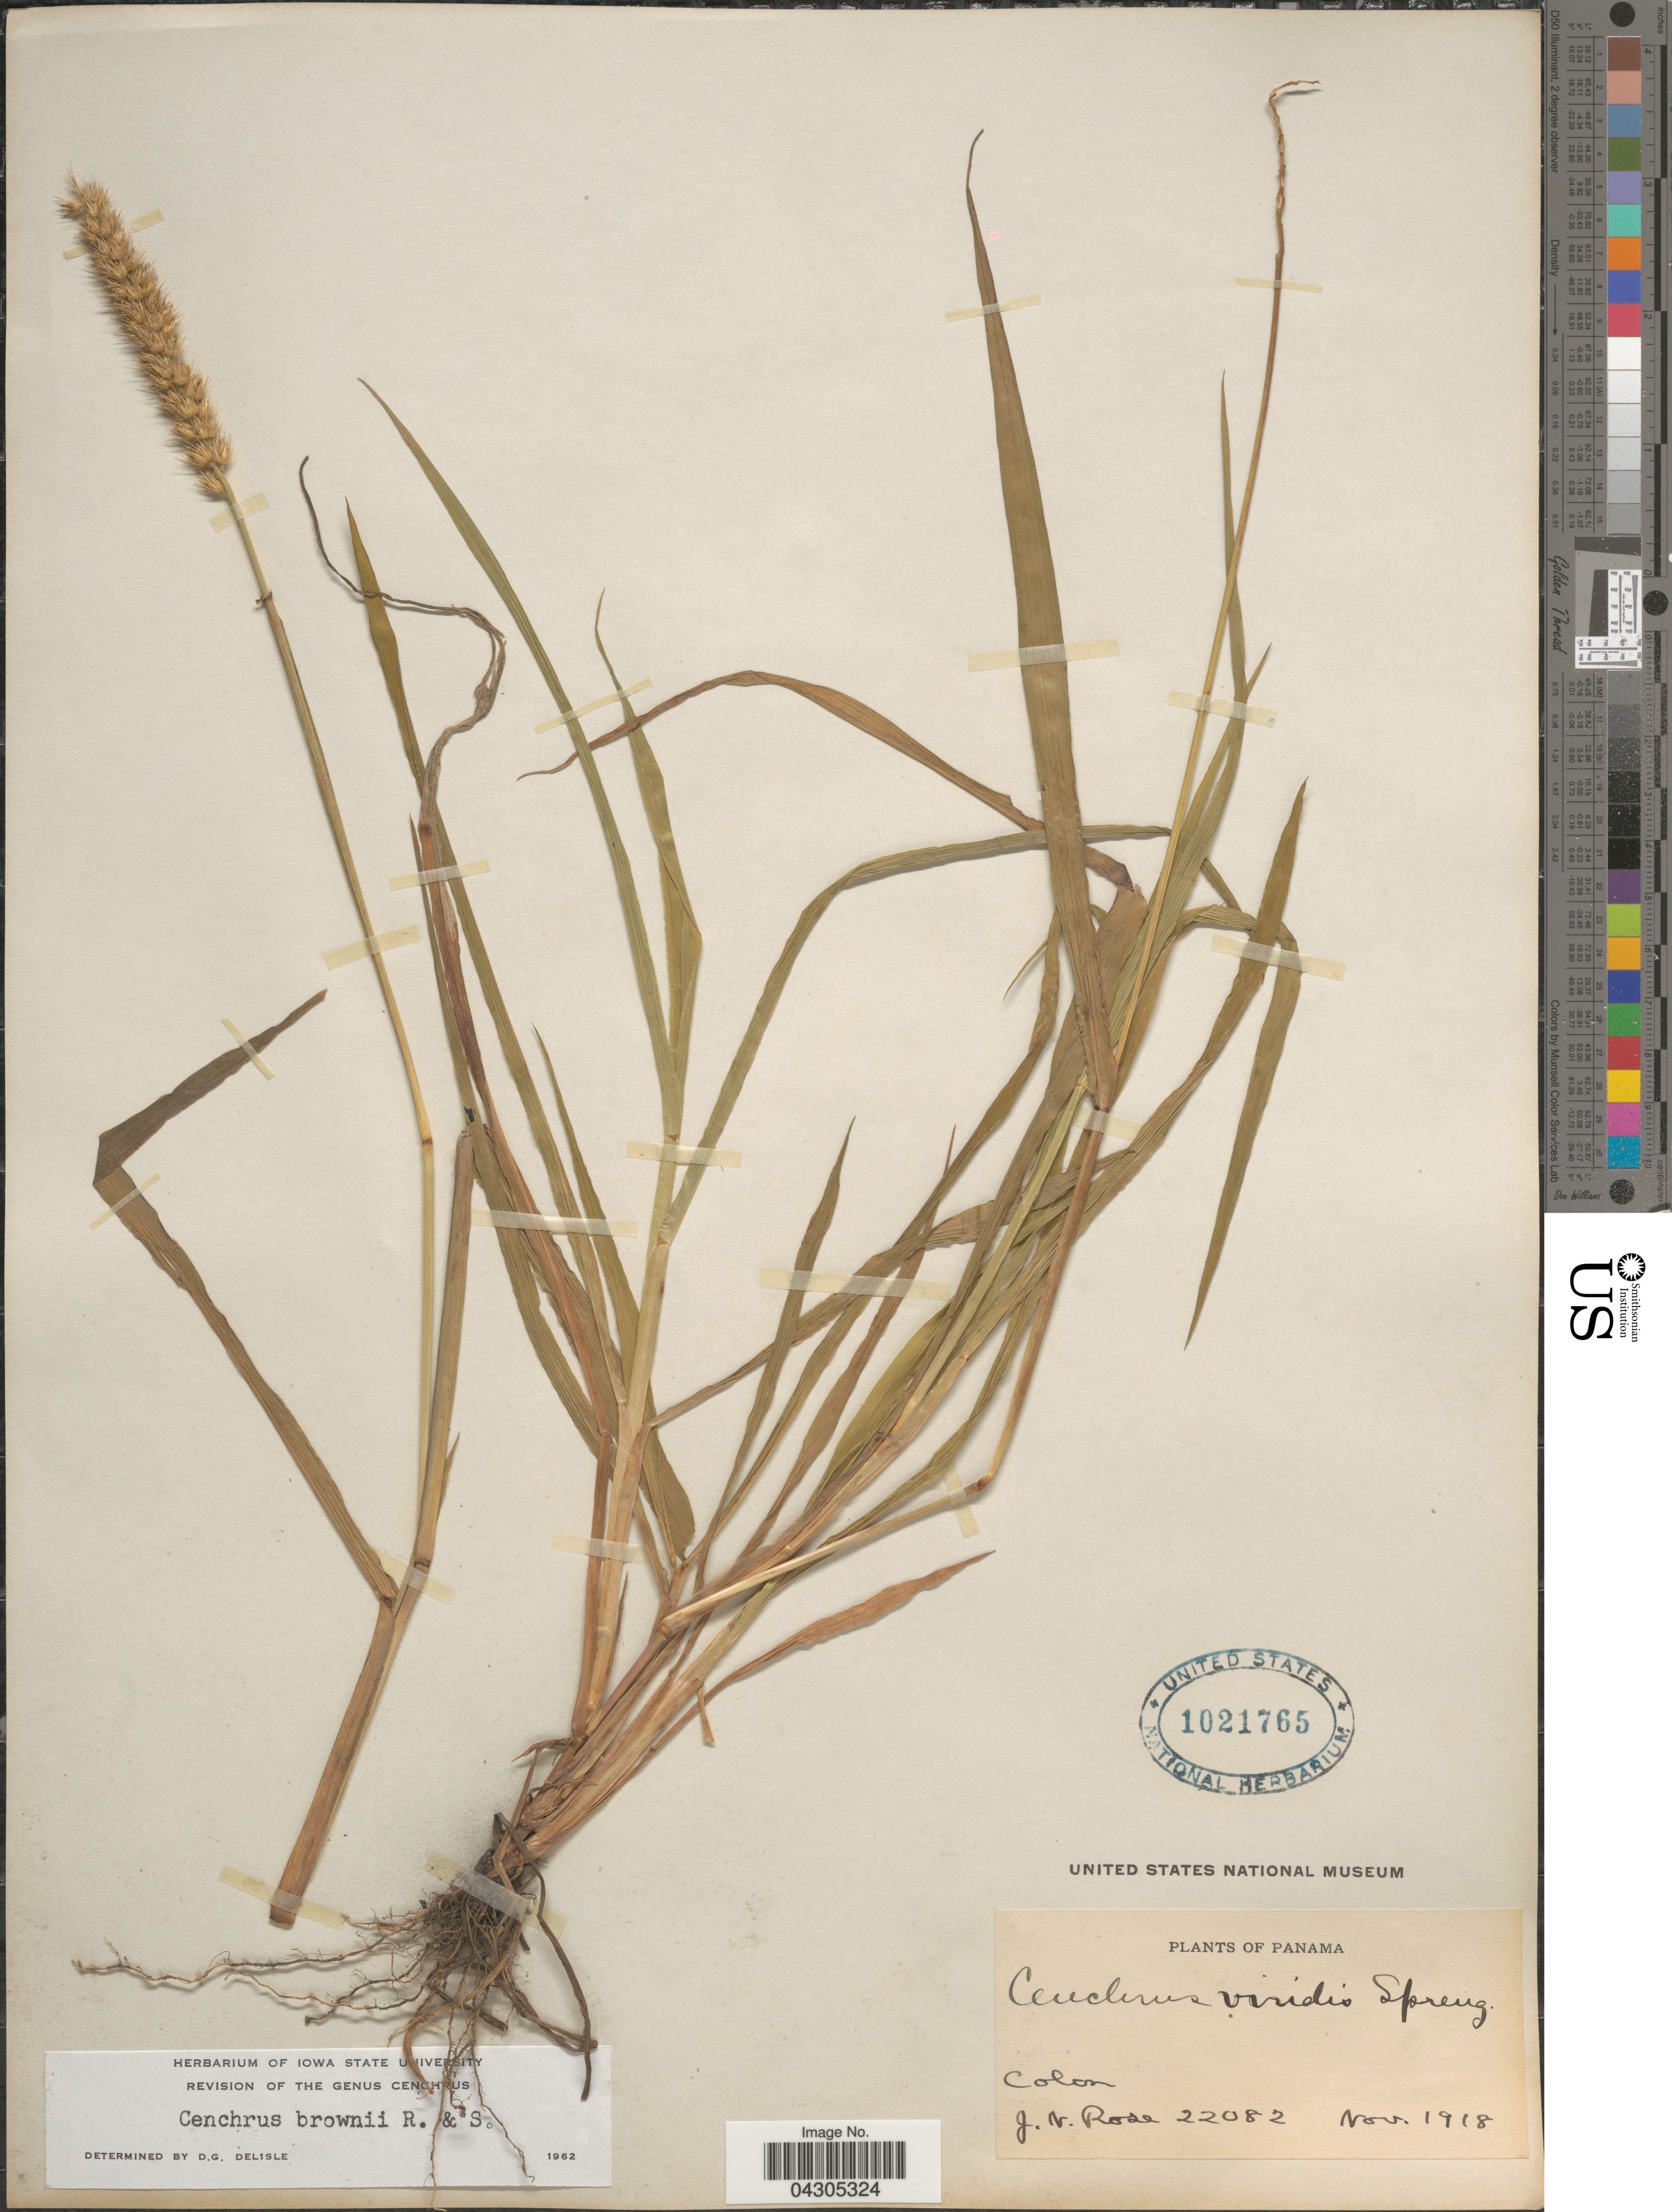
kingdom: Plantae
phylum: Tracheophyta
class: Liliopsida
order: Poales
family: Poaceae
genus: Cenchrus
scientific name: Cenchrus brownii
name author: Roem. & Schult.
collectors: J. N. Rose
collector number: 22082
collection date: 1918-11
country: Panama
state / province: Colón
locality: Colon.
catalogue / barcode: US 1021765